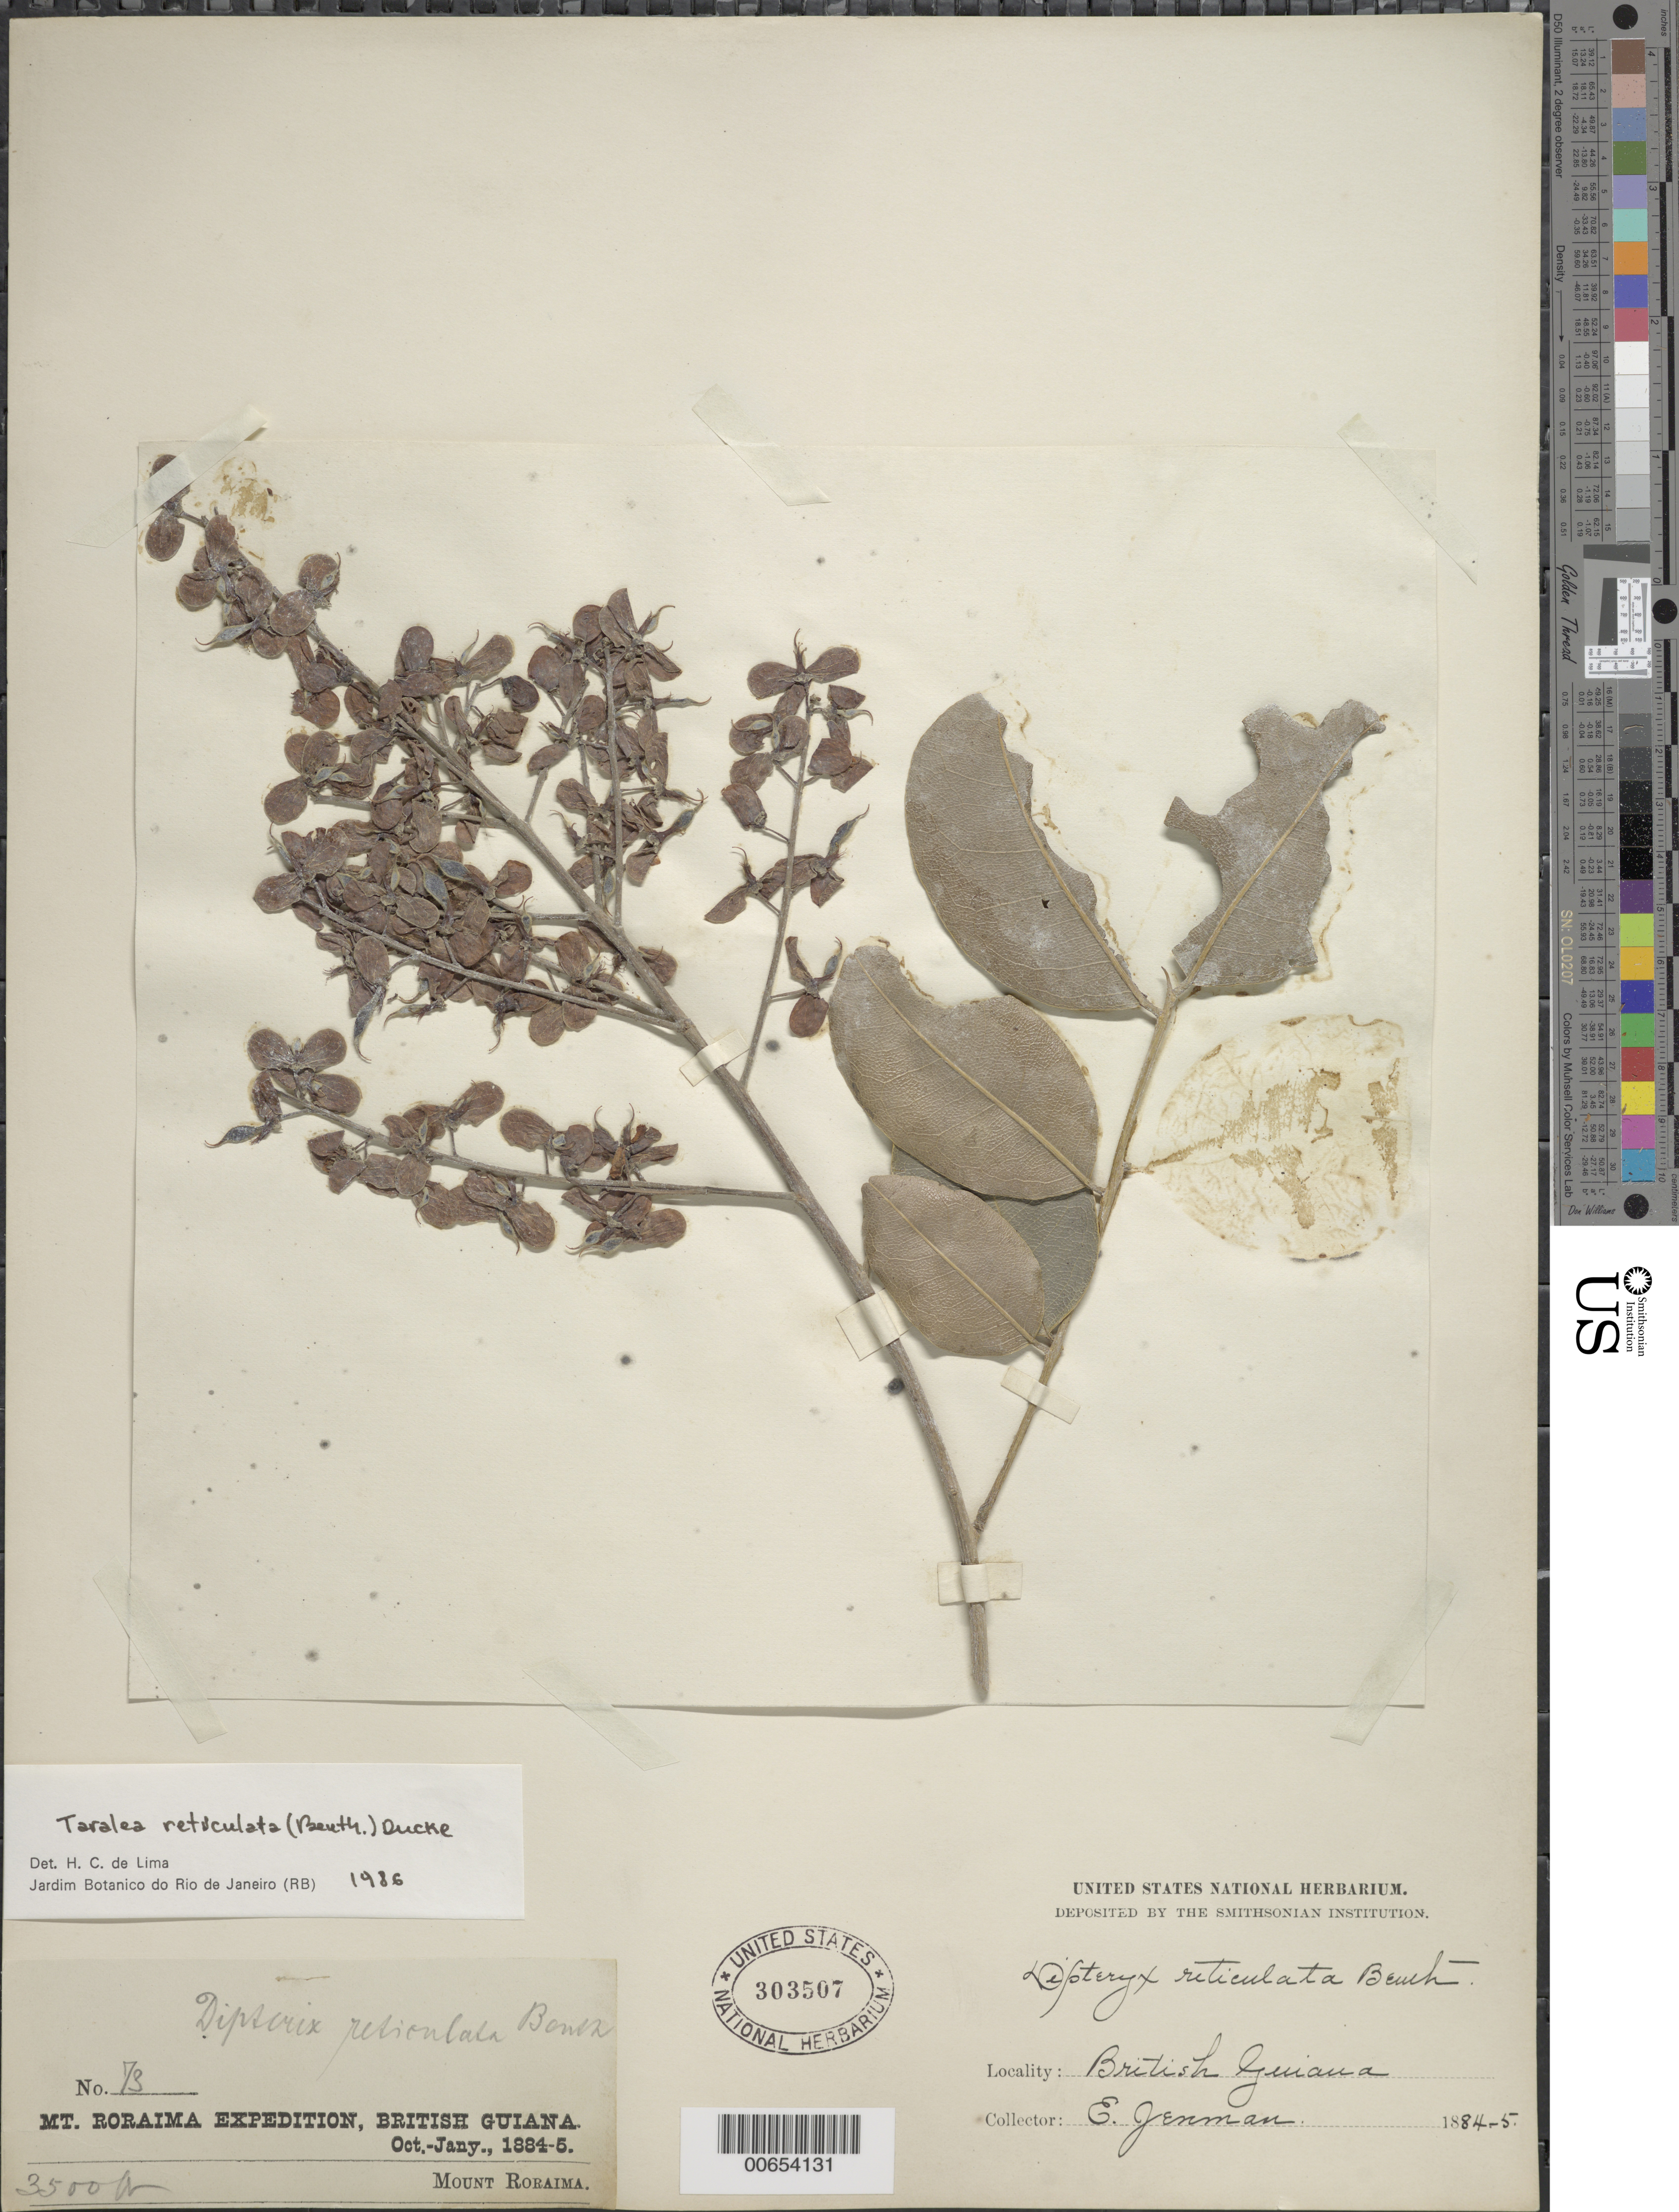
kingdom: Plantae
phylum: Tracheophyta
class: Magnoliopsida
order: Fabales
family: Fabaceae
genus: Taralea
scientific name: Taralea reticulata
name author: (Benth.) Ducke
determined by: Lima, H. C. de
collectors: G. S. Jenman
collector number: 73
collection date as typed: October 1884 to January 1885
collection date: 1884-10/1885-01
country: Guyana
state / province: Cuyuni-Mazaruni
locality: Mt. Roraima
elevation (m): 320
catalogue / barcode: US 303507